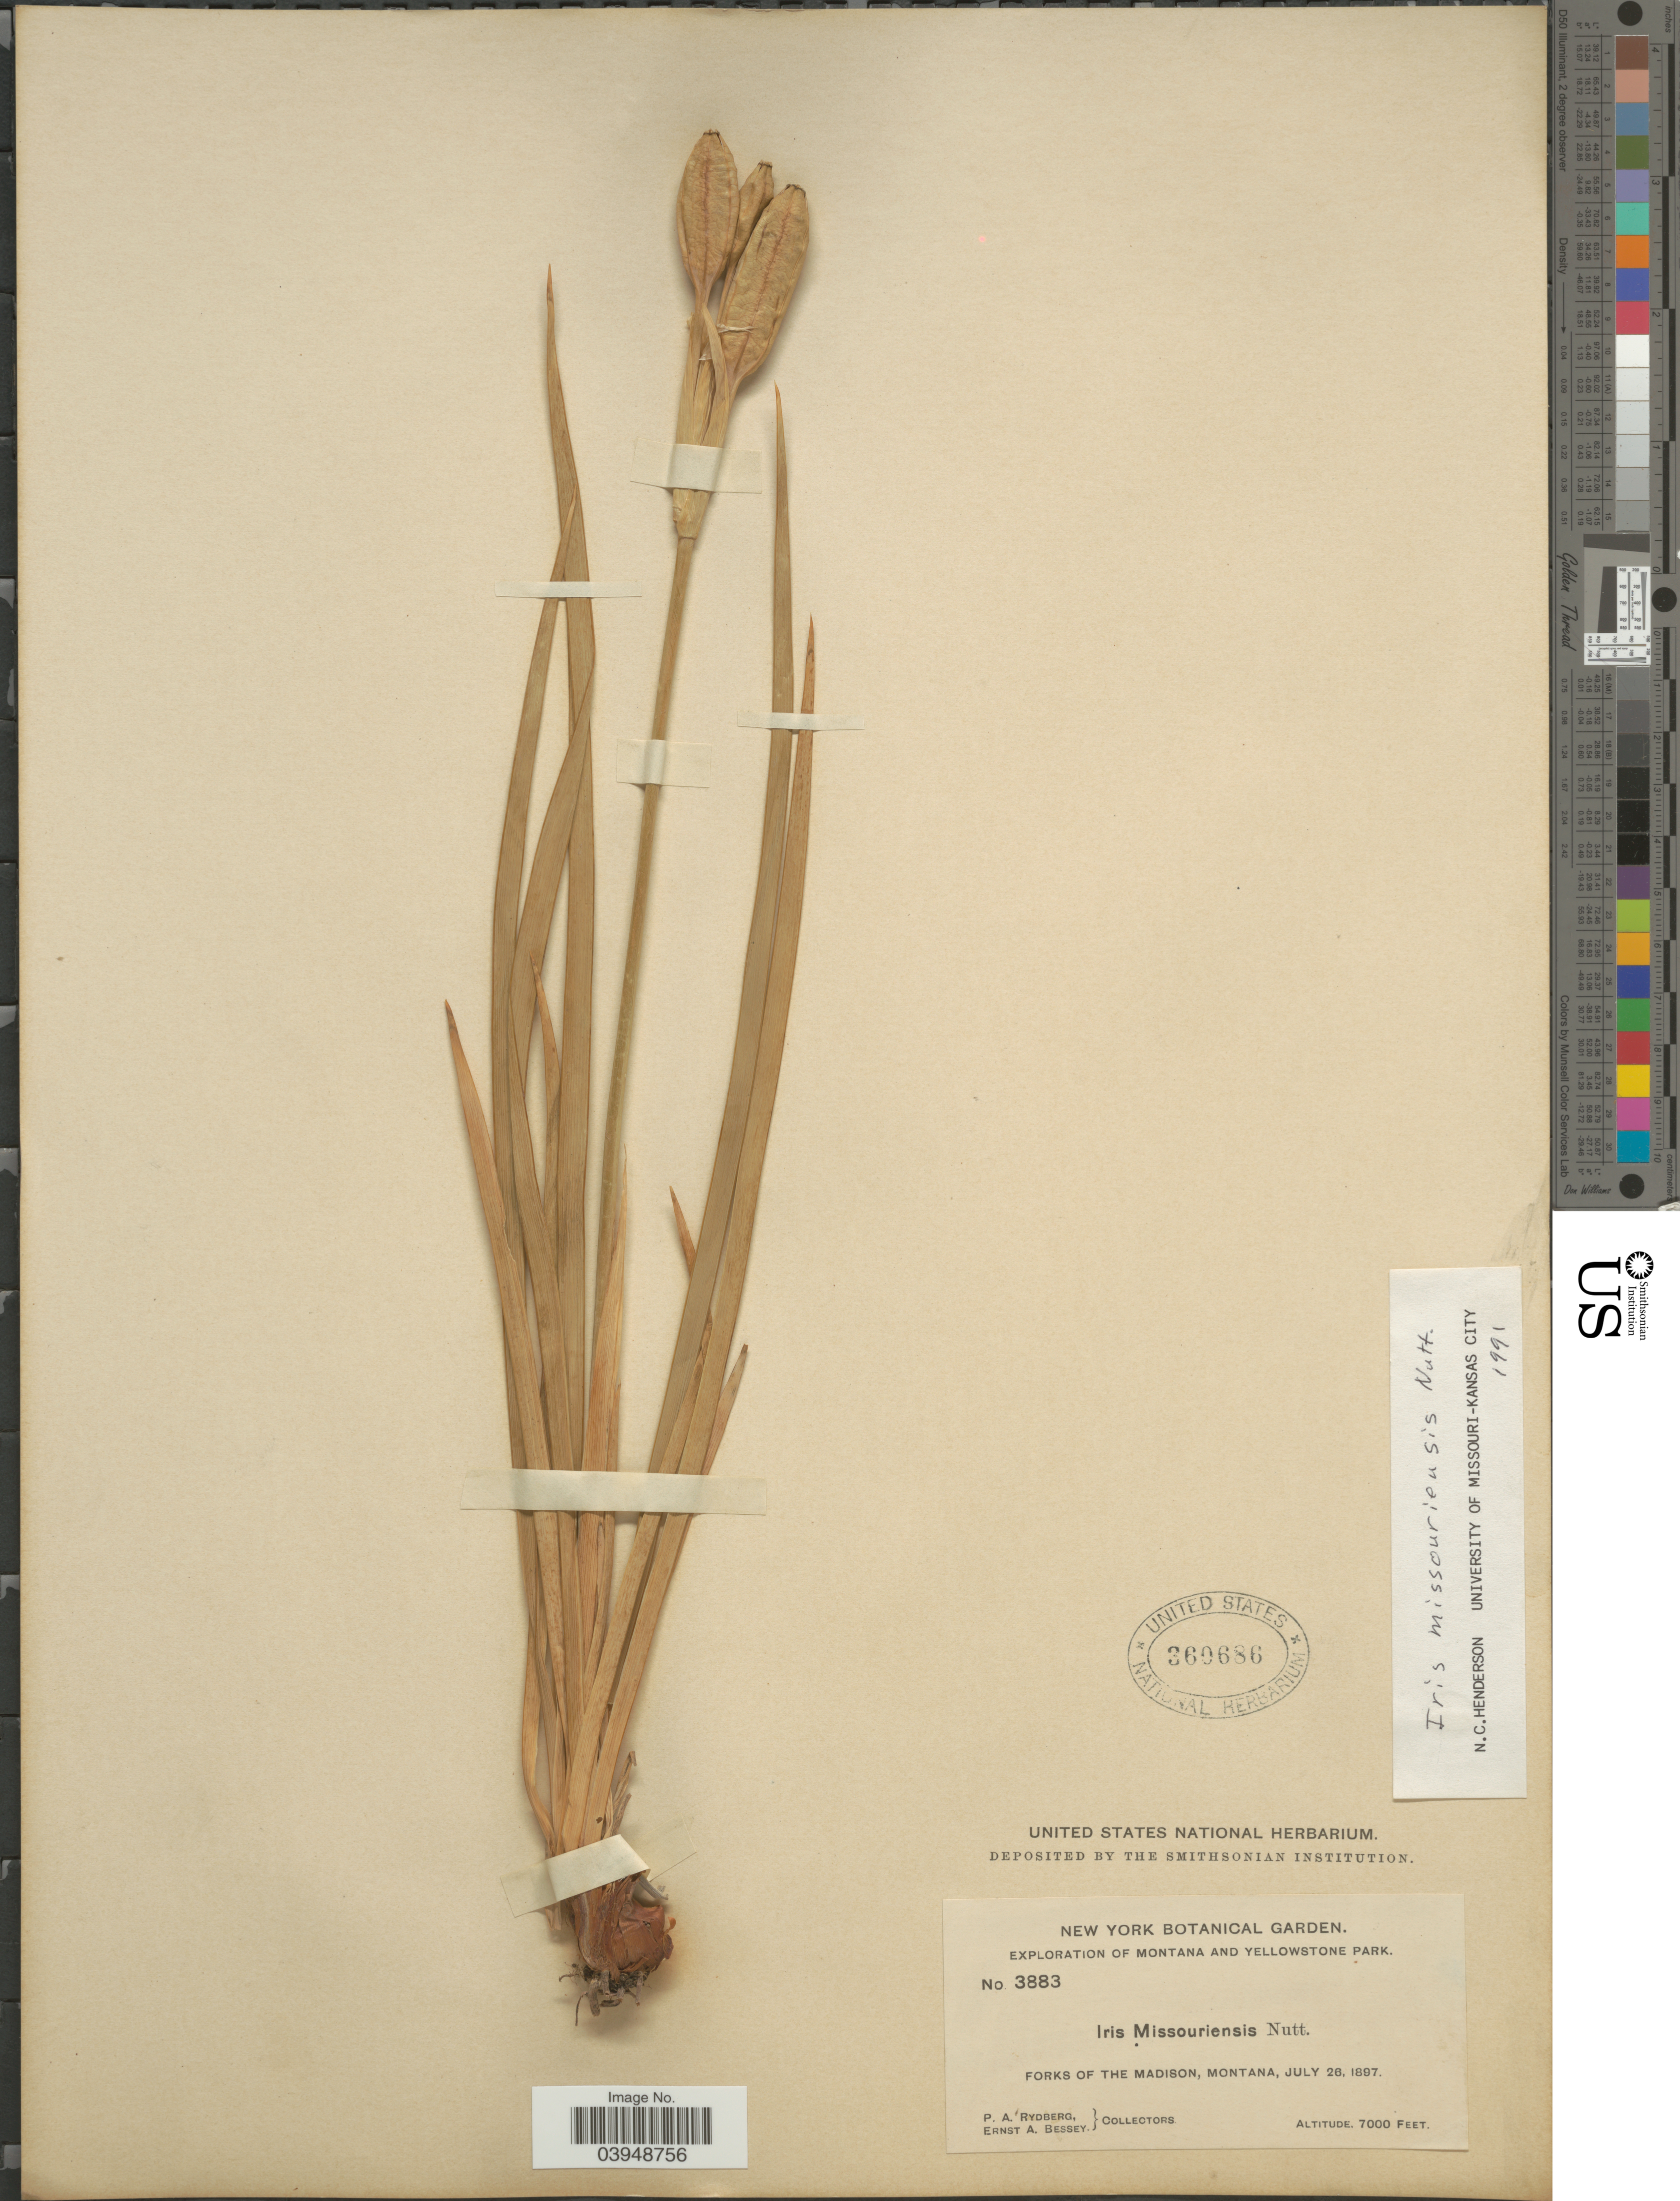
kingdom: Plantae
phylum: Tracheophyta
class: Liliopsida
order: Asparagales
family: Iridaceae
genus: Iris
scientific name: Iris missouriensis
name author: Nutt.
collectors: P. A. Rydberg & E. A. Bessey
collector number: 3883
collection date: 1897-07-26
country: United States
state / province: Montana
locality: Montana and the Yellowstone Park. Forks of the Madison.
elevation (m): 2134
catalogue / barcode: US 360686